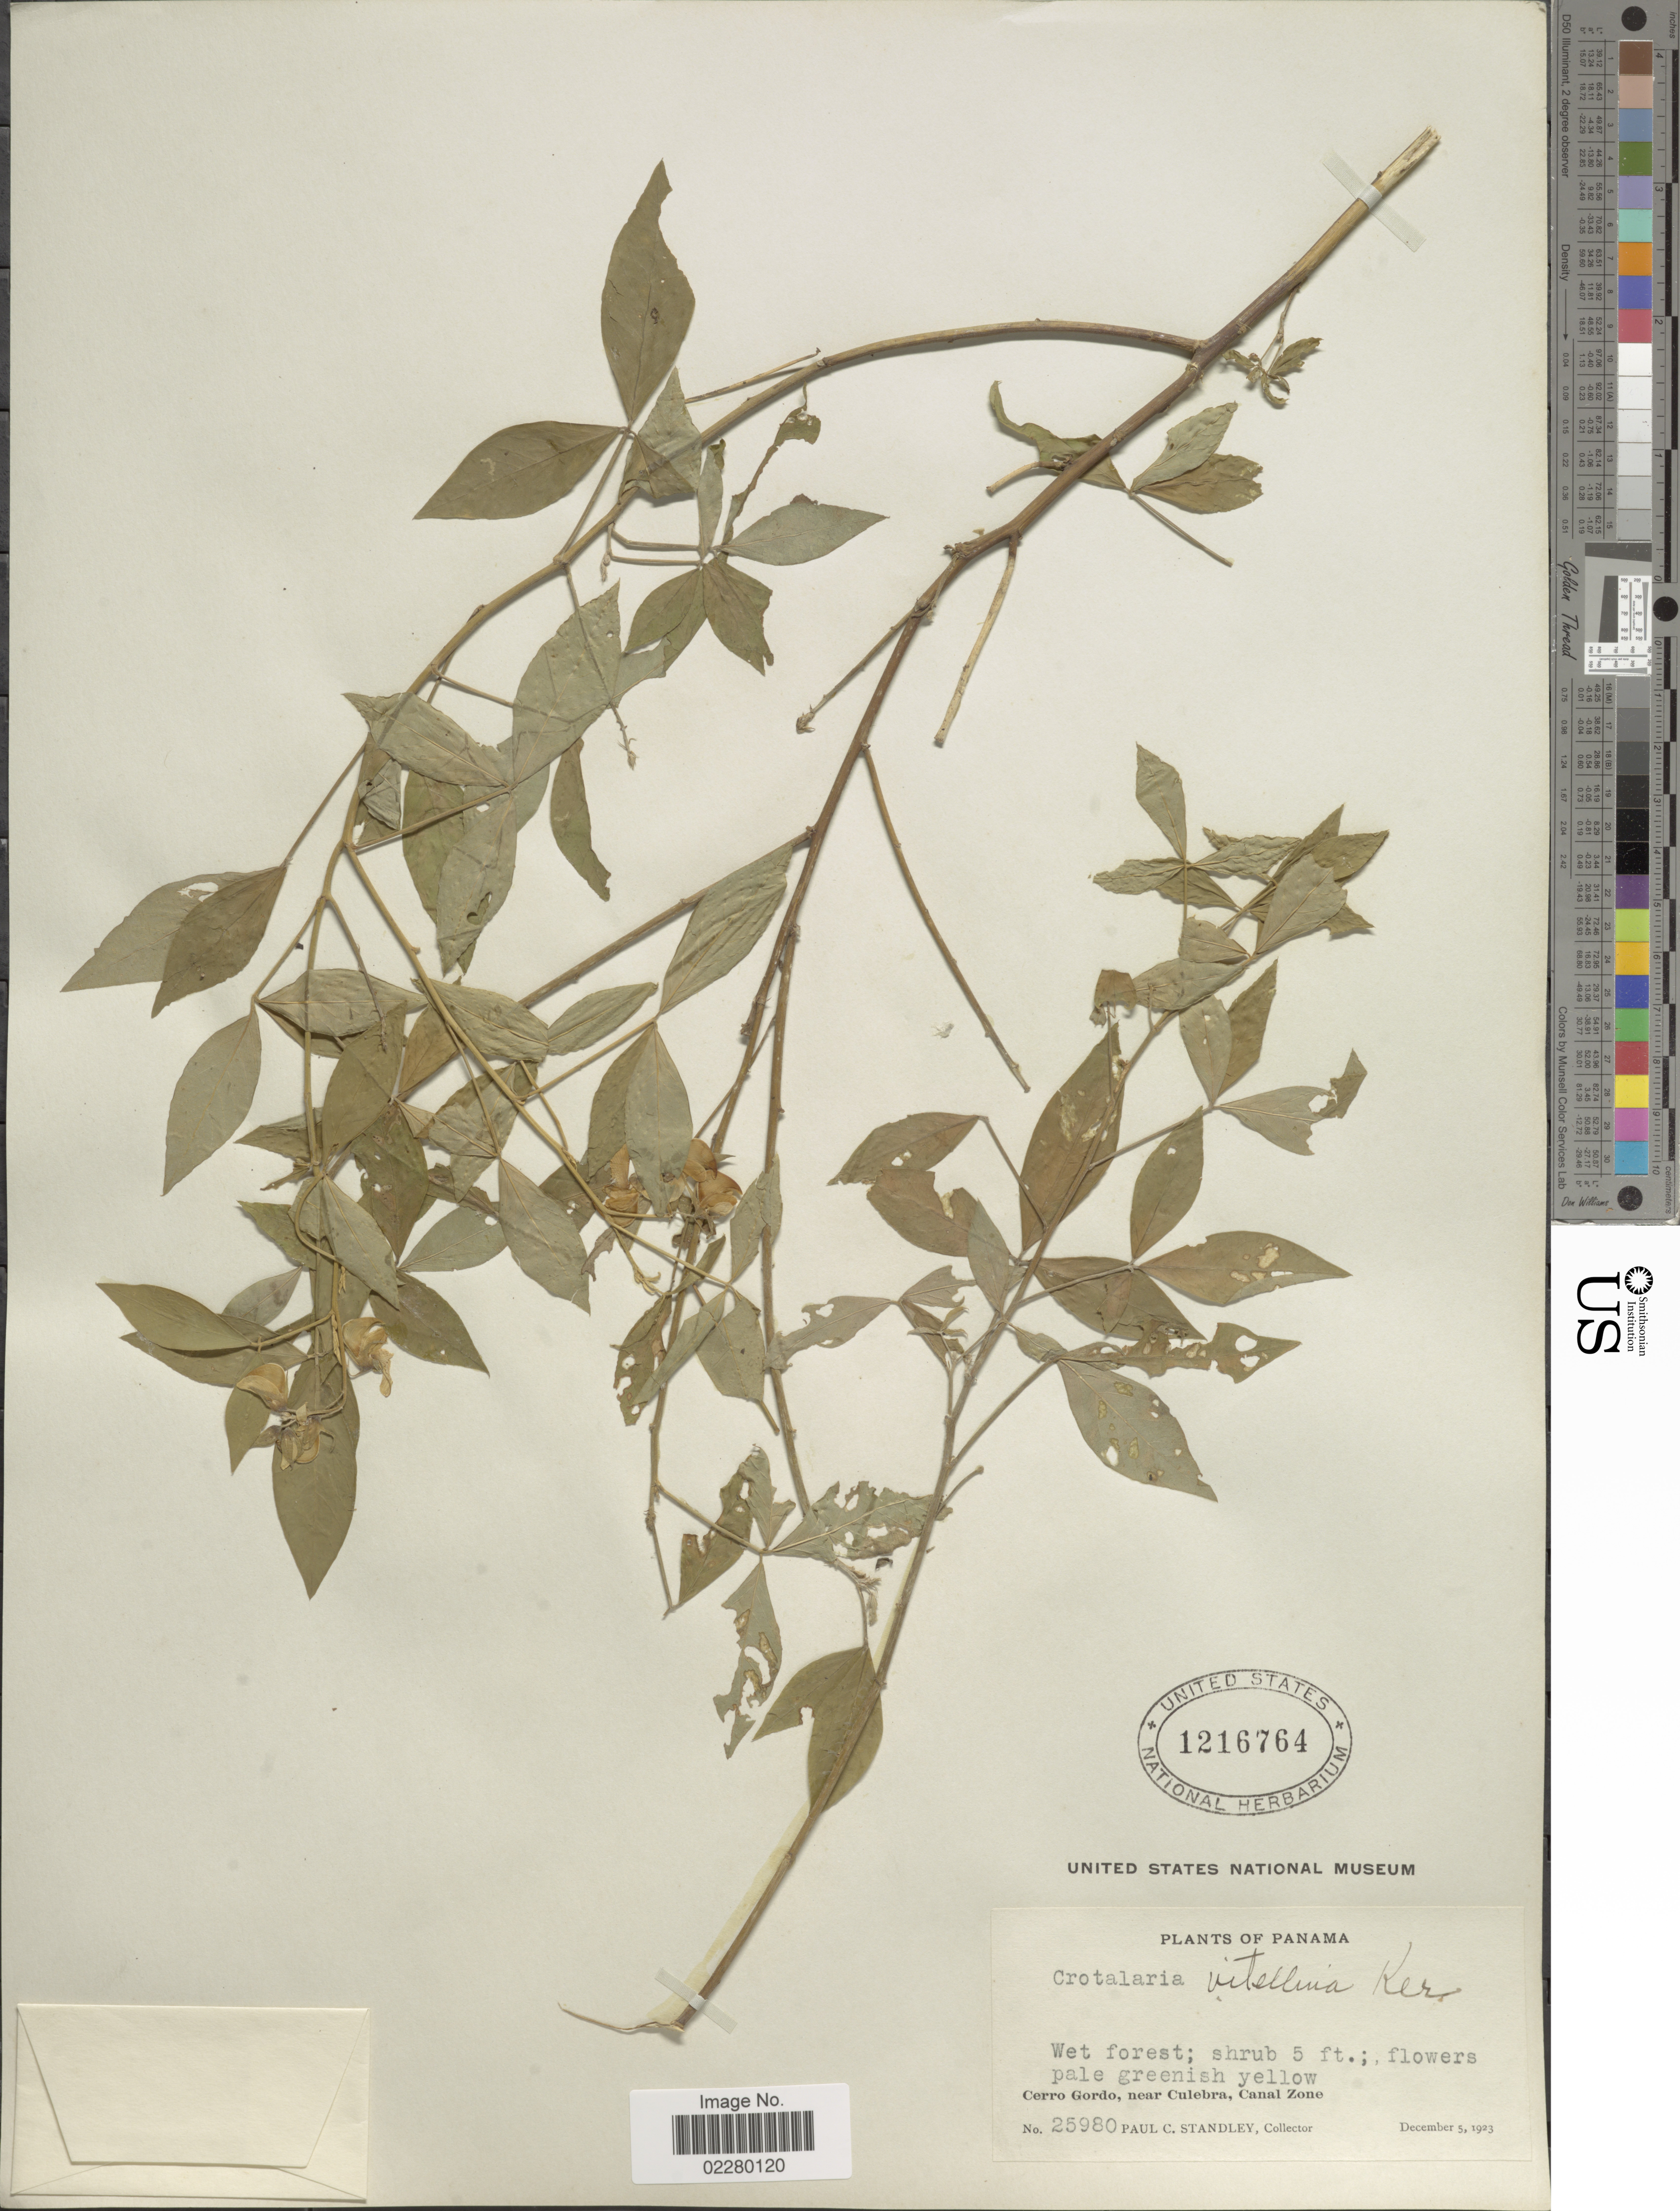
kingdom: Plantae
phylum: Tracheophyta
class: Magnoliopsida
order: Fabales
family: Fabaceae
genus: Crotalaria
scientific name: Crotalaria cajanifolia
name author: Kunth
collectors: P. C. Standley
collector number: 25980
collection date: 1923-12-05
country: Panama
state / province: Colón / Panamá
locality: Cerro Gordo, near Culebra, Canal Zone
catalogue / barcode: US 1216764